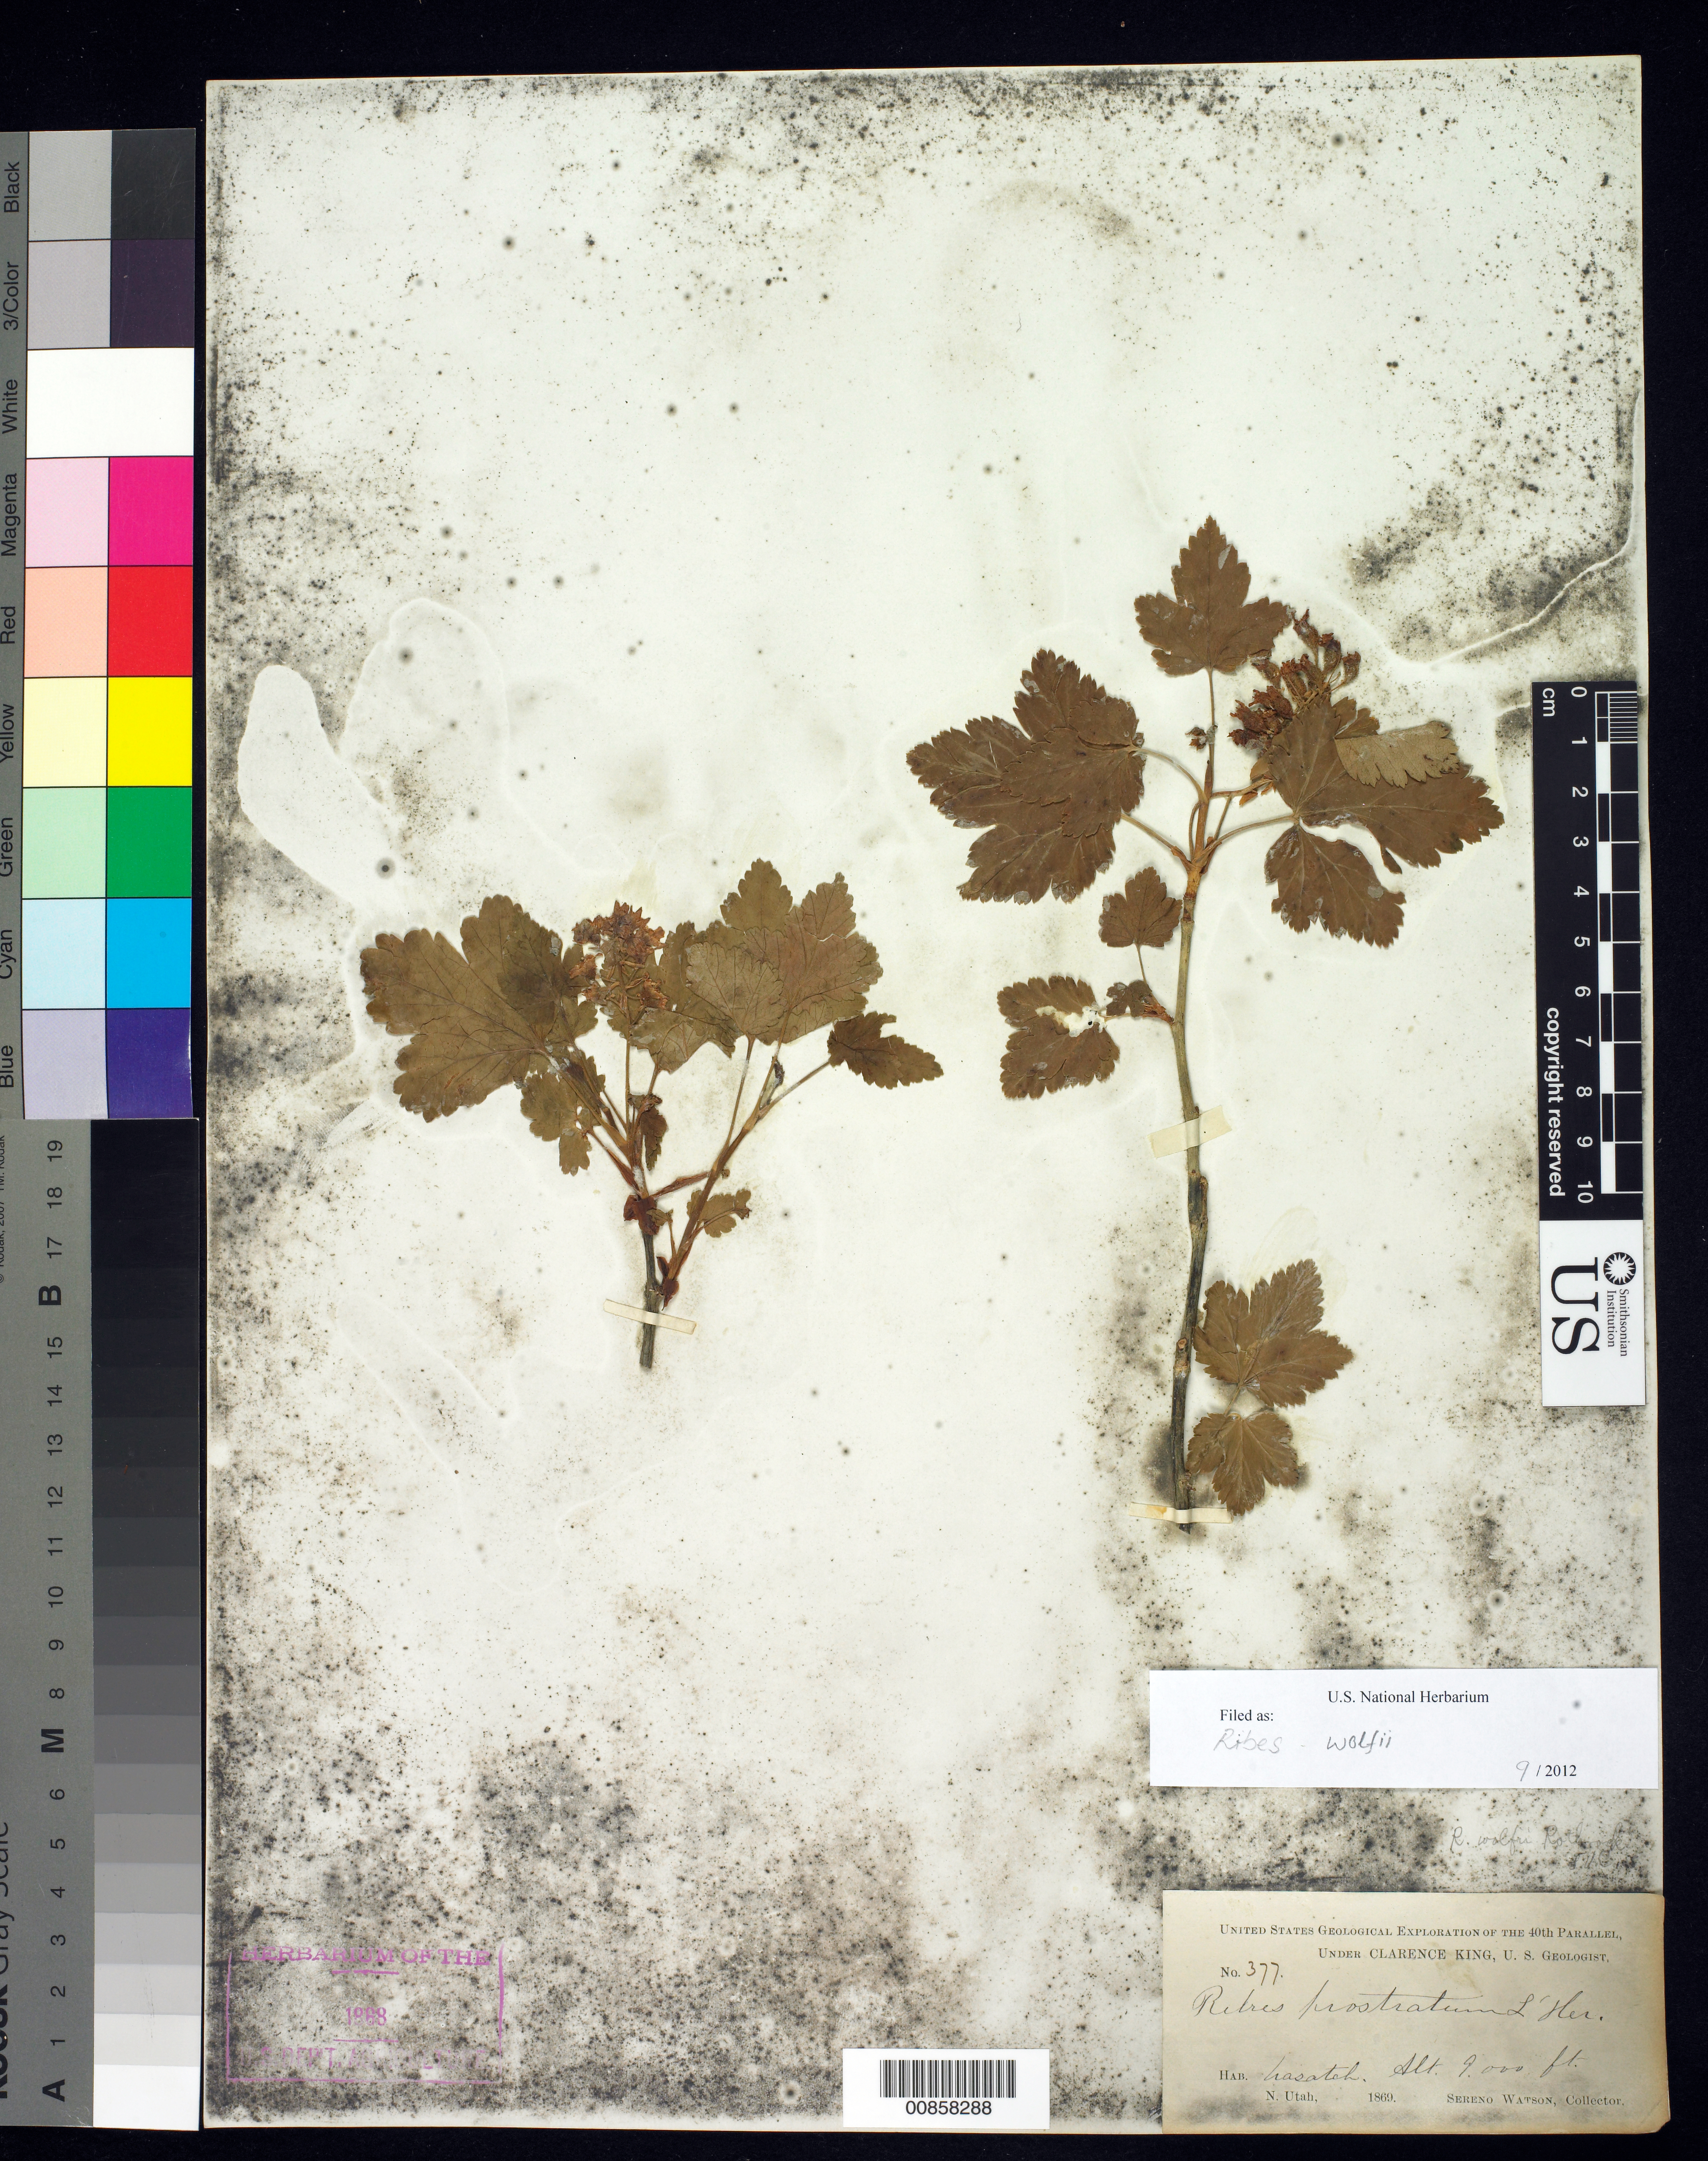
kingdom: Plantae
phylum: Tracheophyta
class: Magnoliopsida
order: Saxifragales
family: Grossulariaceae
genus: Ribes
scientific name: Ribes wolfii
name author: Rothr.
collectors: S. Watson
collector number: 377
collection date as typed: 1869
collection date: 1869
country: United States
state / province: Utah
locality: Wasatch Mts, N. Utah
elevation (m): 2743